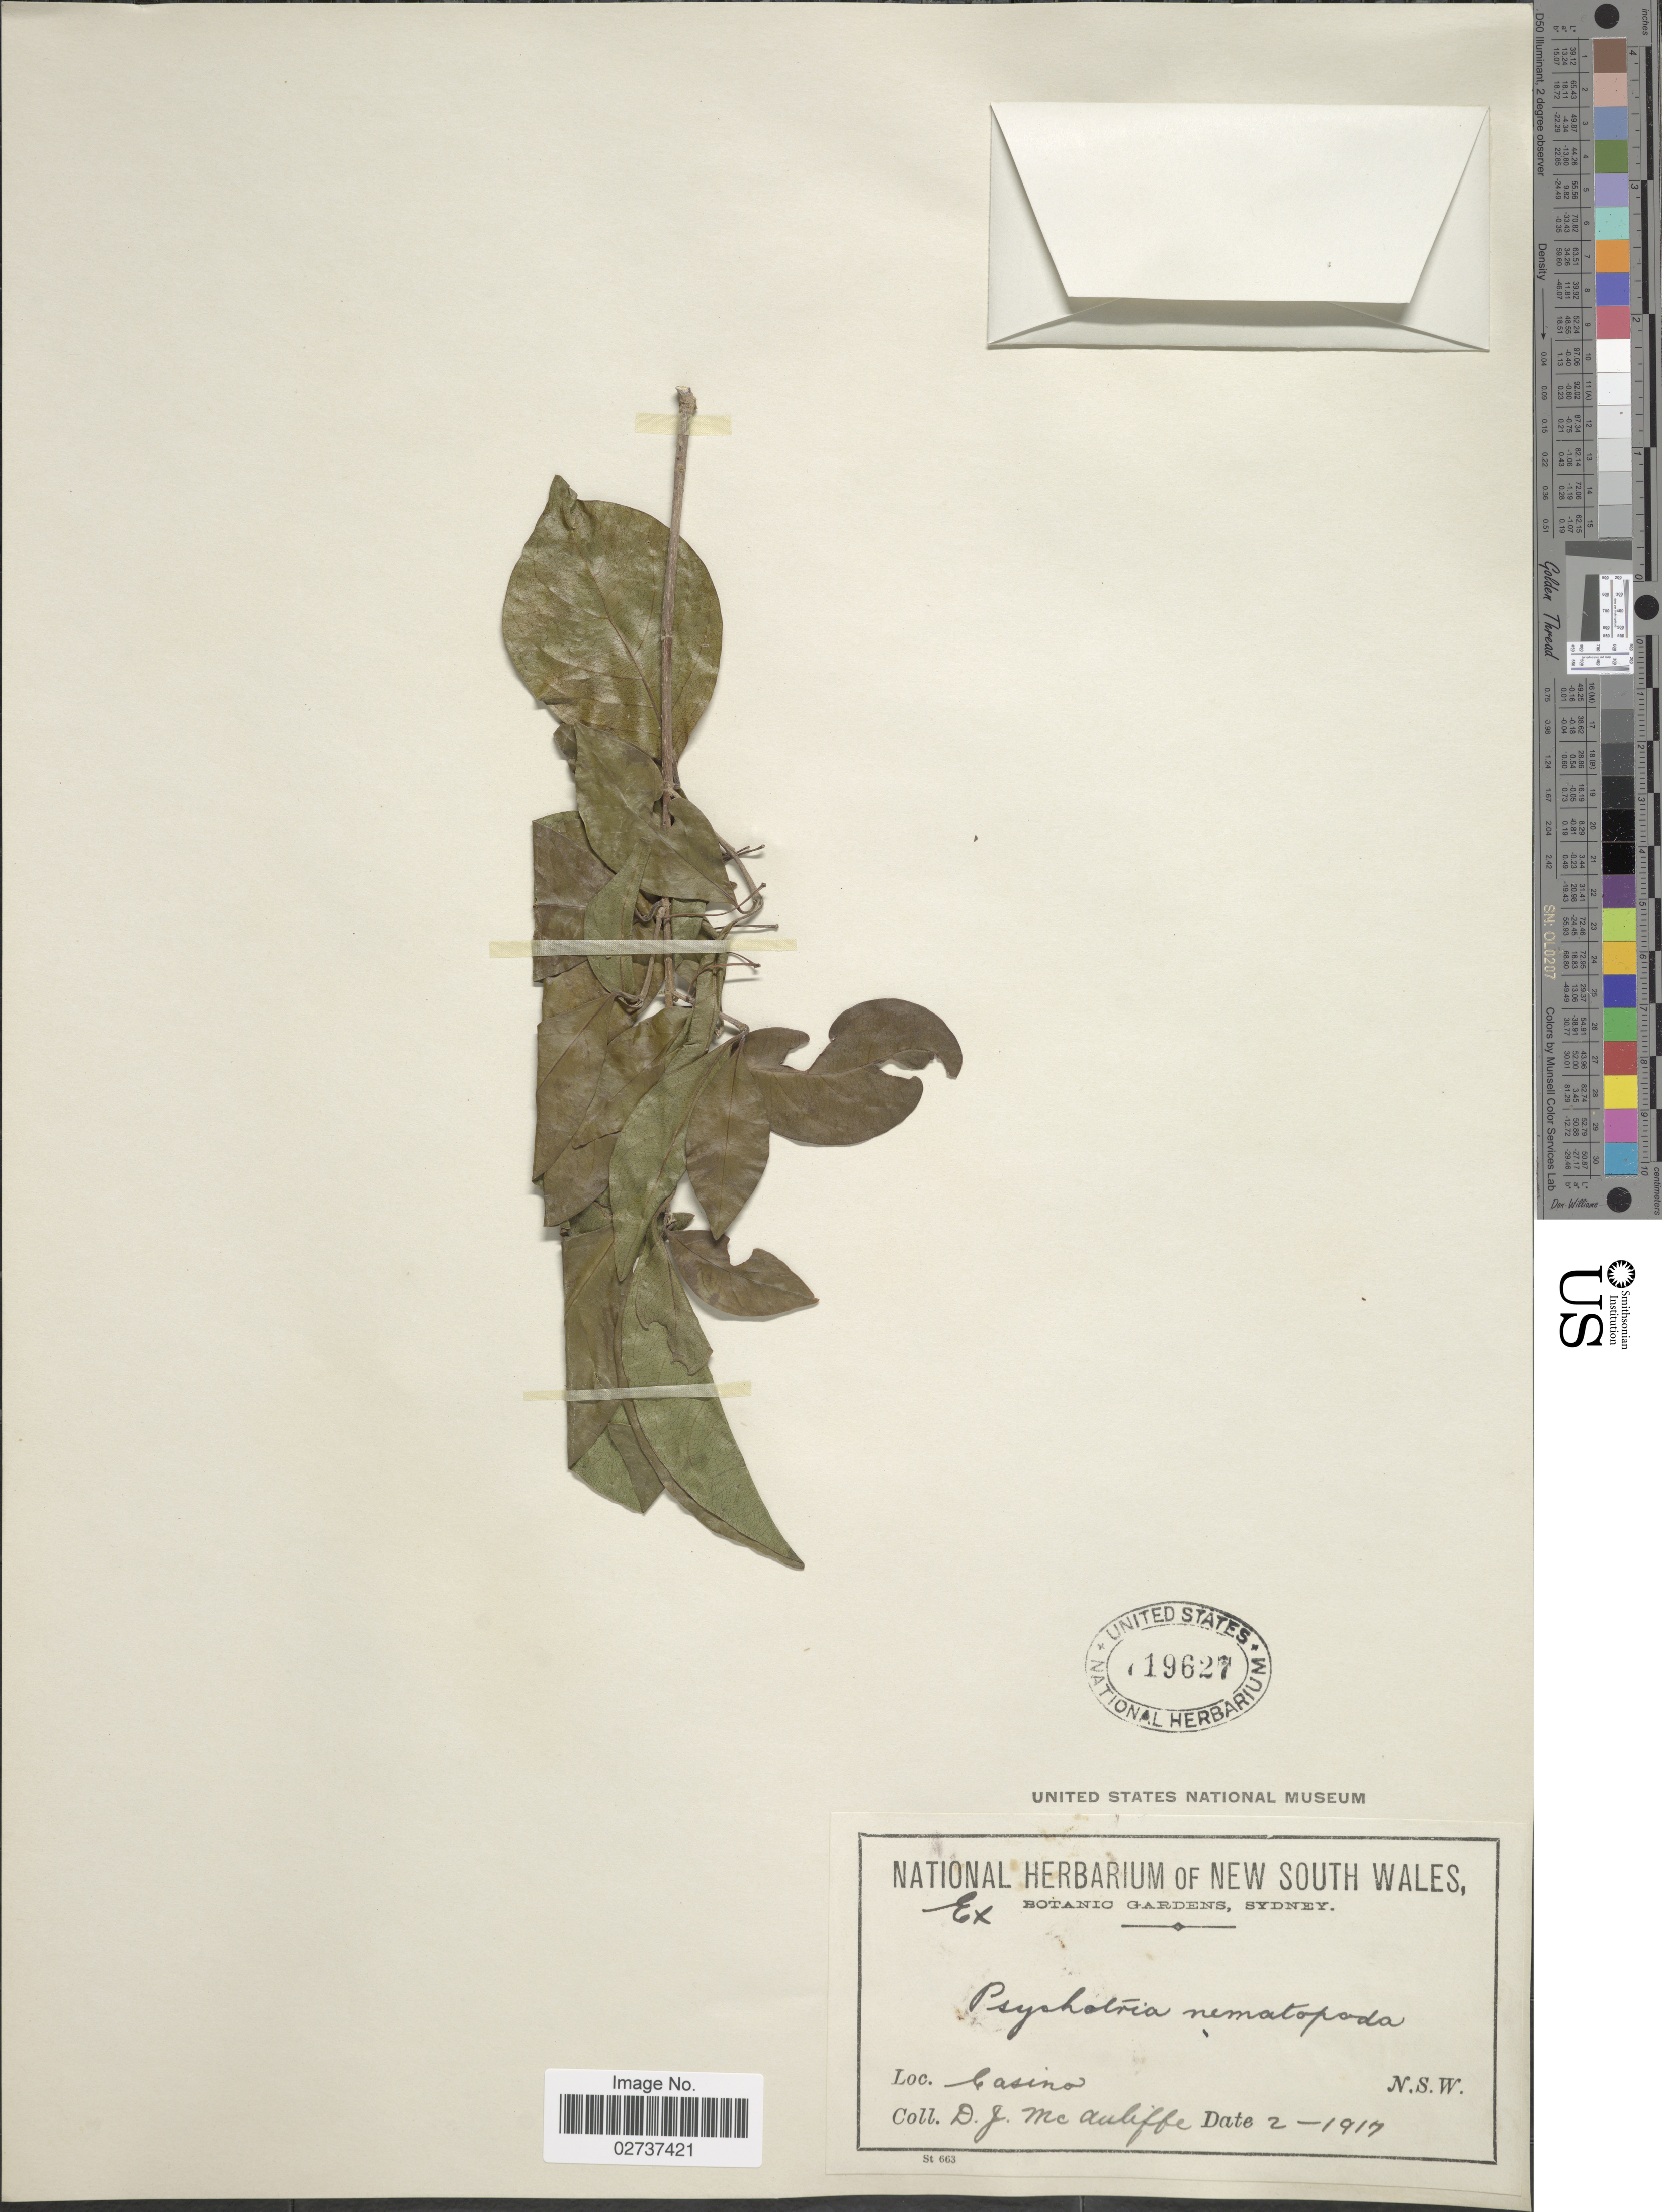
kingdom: Plantae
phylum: Tracheophyta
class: Magnoliopsida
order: Gentianales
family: Rubiaceae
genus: Psychotria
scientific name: Psychotria nematopoda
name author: F. Muell.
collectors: D. McAuliffe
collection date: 1917-02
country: Australia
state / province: New South Wales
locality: Casino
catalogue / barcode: US 719627